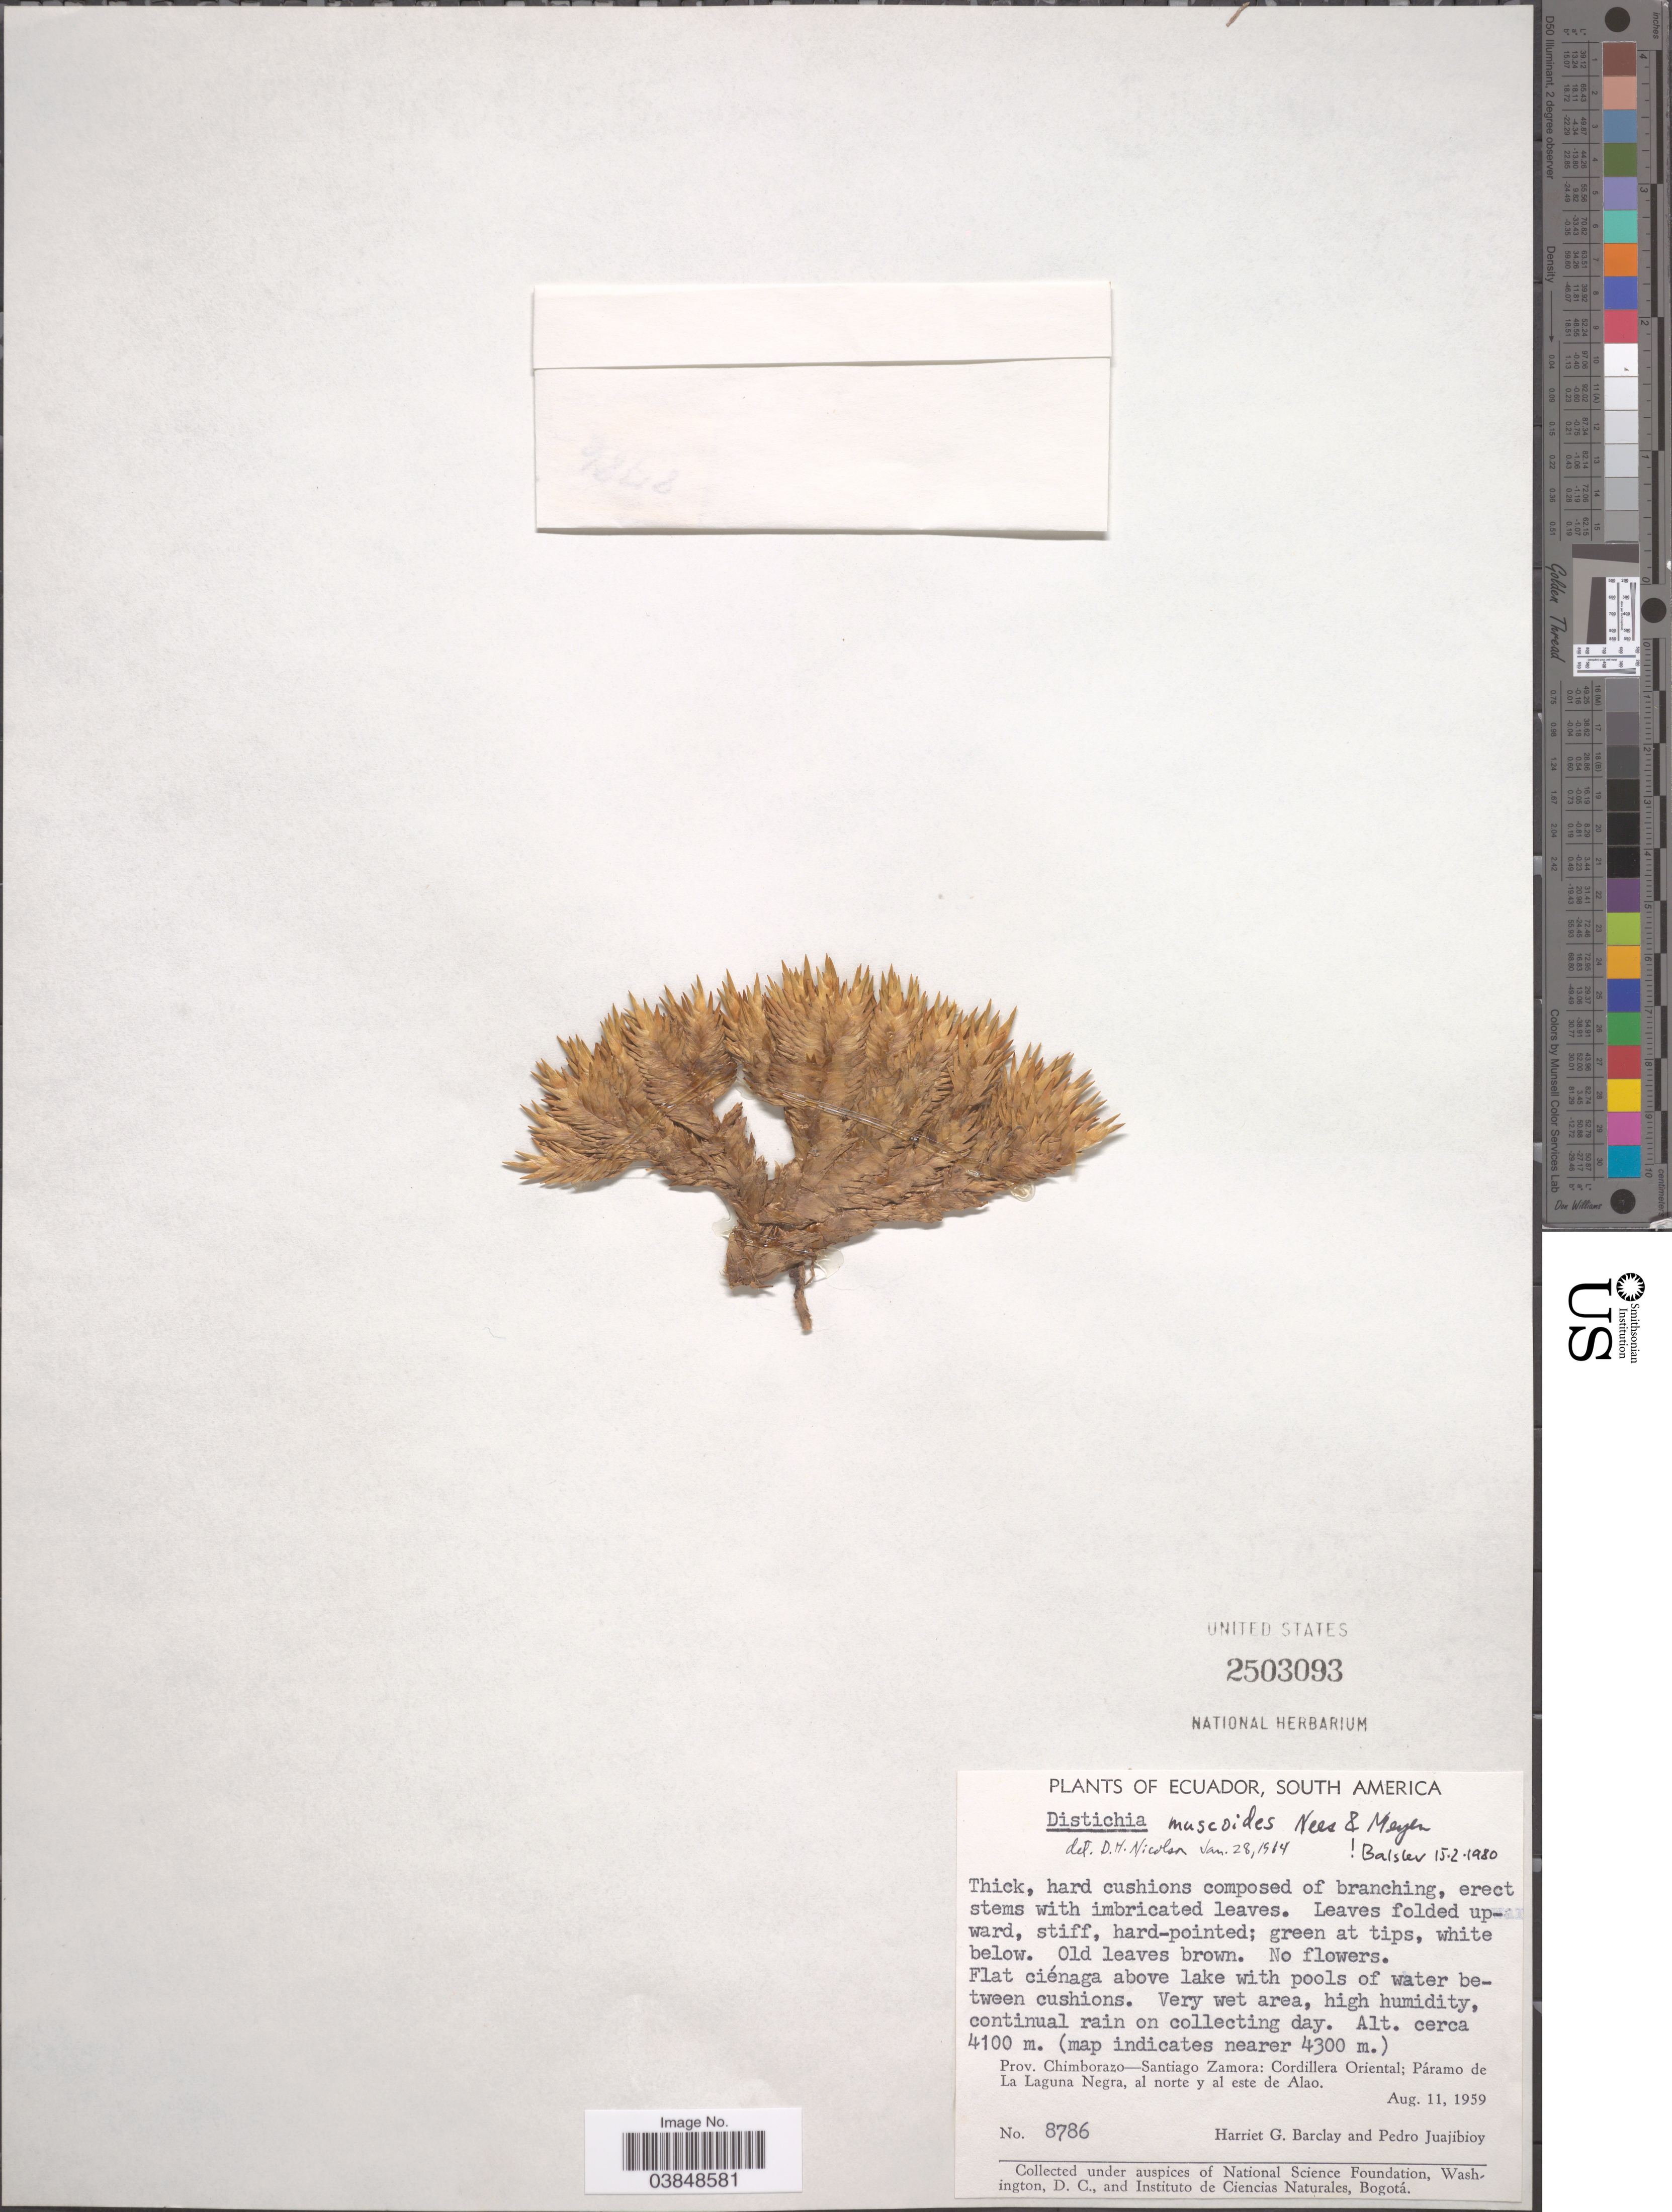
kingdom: Plantae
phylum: Tracheophyta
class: Liliopsida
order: Poales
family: Juncaceae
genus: Distichia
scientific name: Distichia muscoides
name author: Nees & Meyen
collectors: H. G. Barclay & P. Juajibioy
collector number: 8786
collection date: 1959-08-11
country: Ecuador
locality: Prov. Chimborazo-Santiago Zamora: Cordillera Oriental; Páramo de La Laguna Negra, al norte y al este de Alao.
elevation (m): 4100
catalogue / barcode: US 2503093